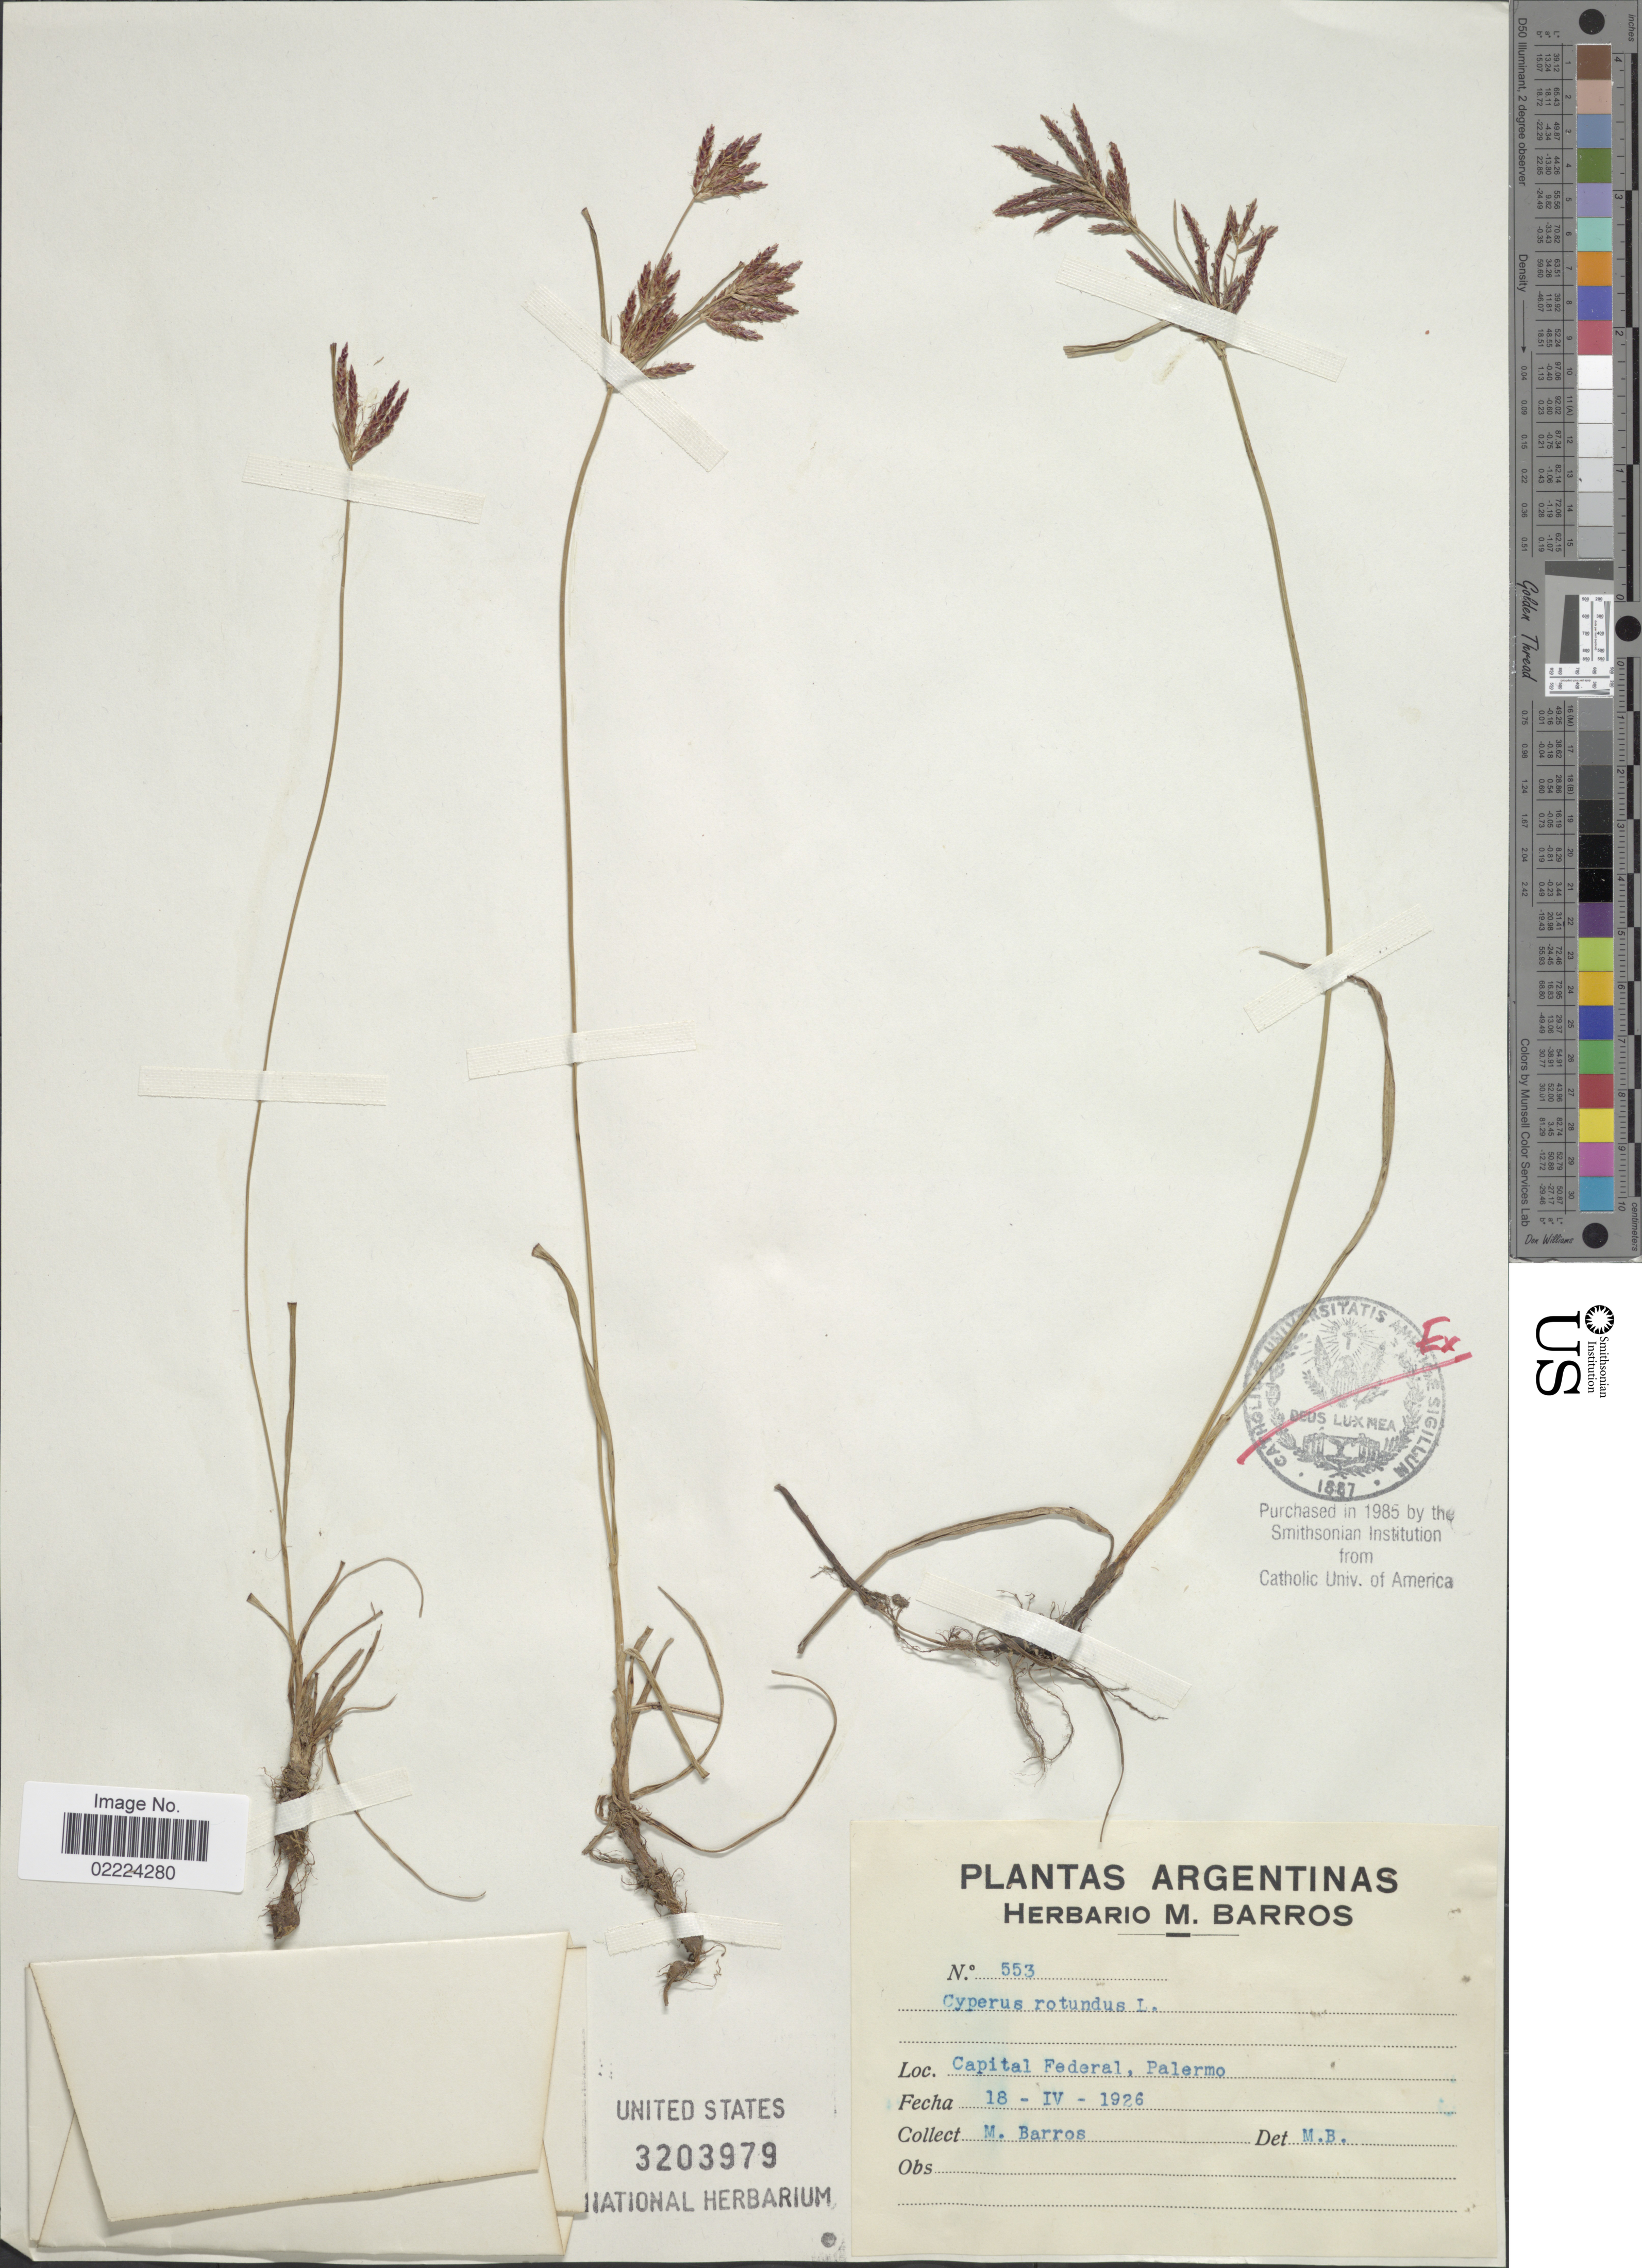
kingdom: Plantae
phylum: Tracheophyta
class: Liliopsida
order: Poales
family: Cyperaceae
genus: Cyperus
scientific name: Cyperus rotundus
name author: L.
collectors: M. Barros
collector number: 553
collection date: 1926-04-18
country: Argentina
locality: Capital Federal, Palermo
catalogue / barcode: US 3203979